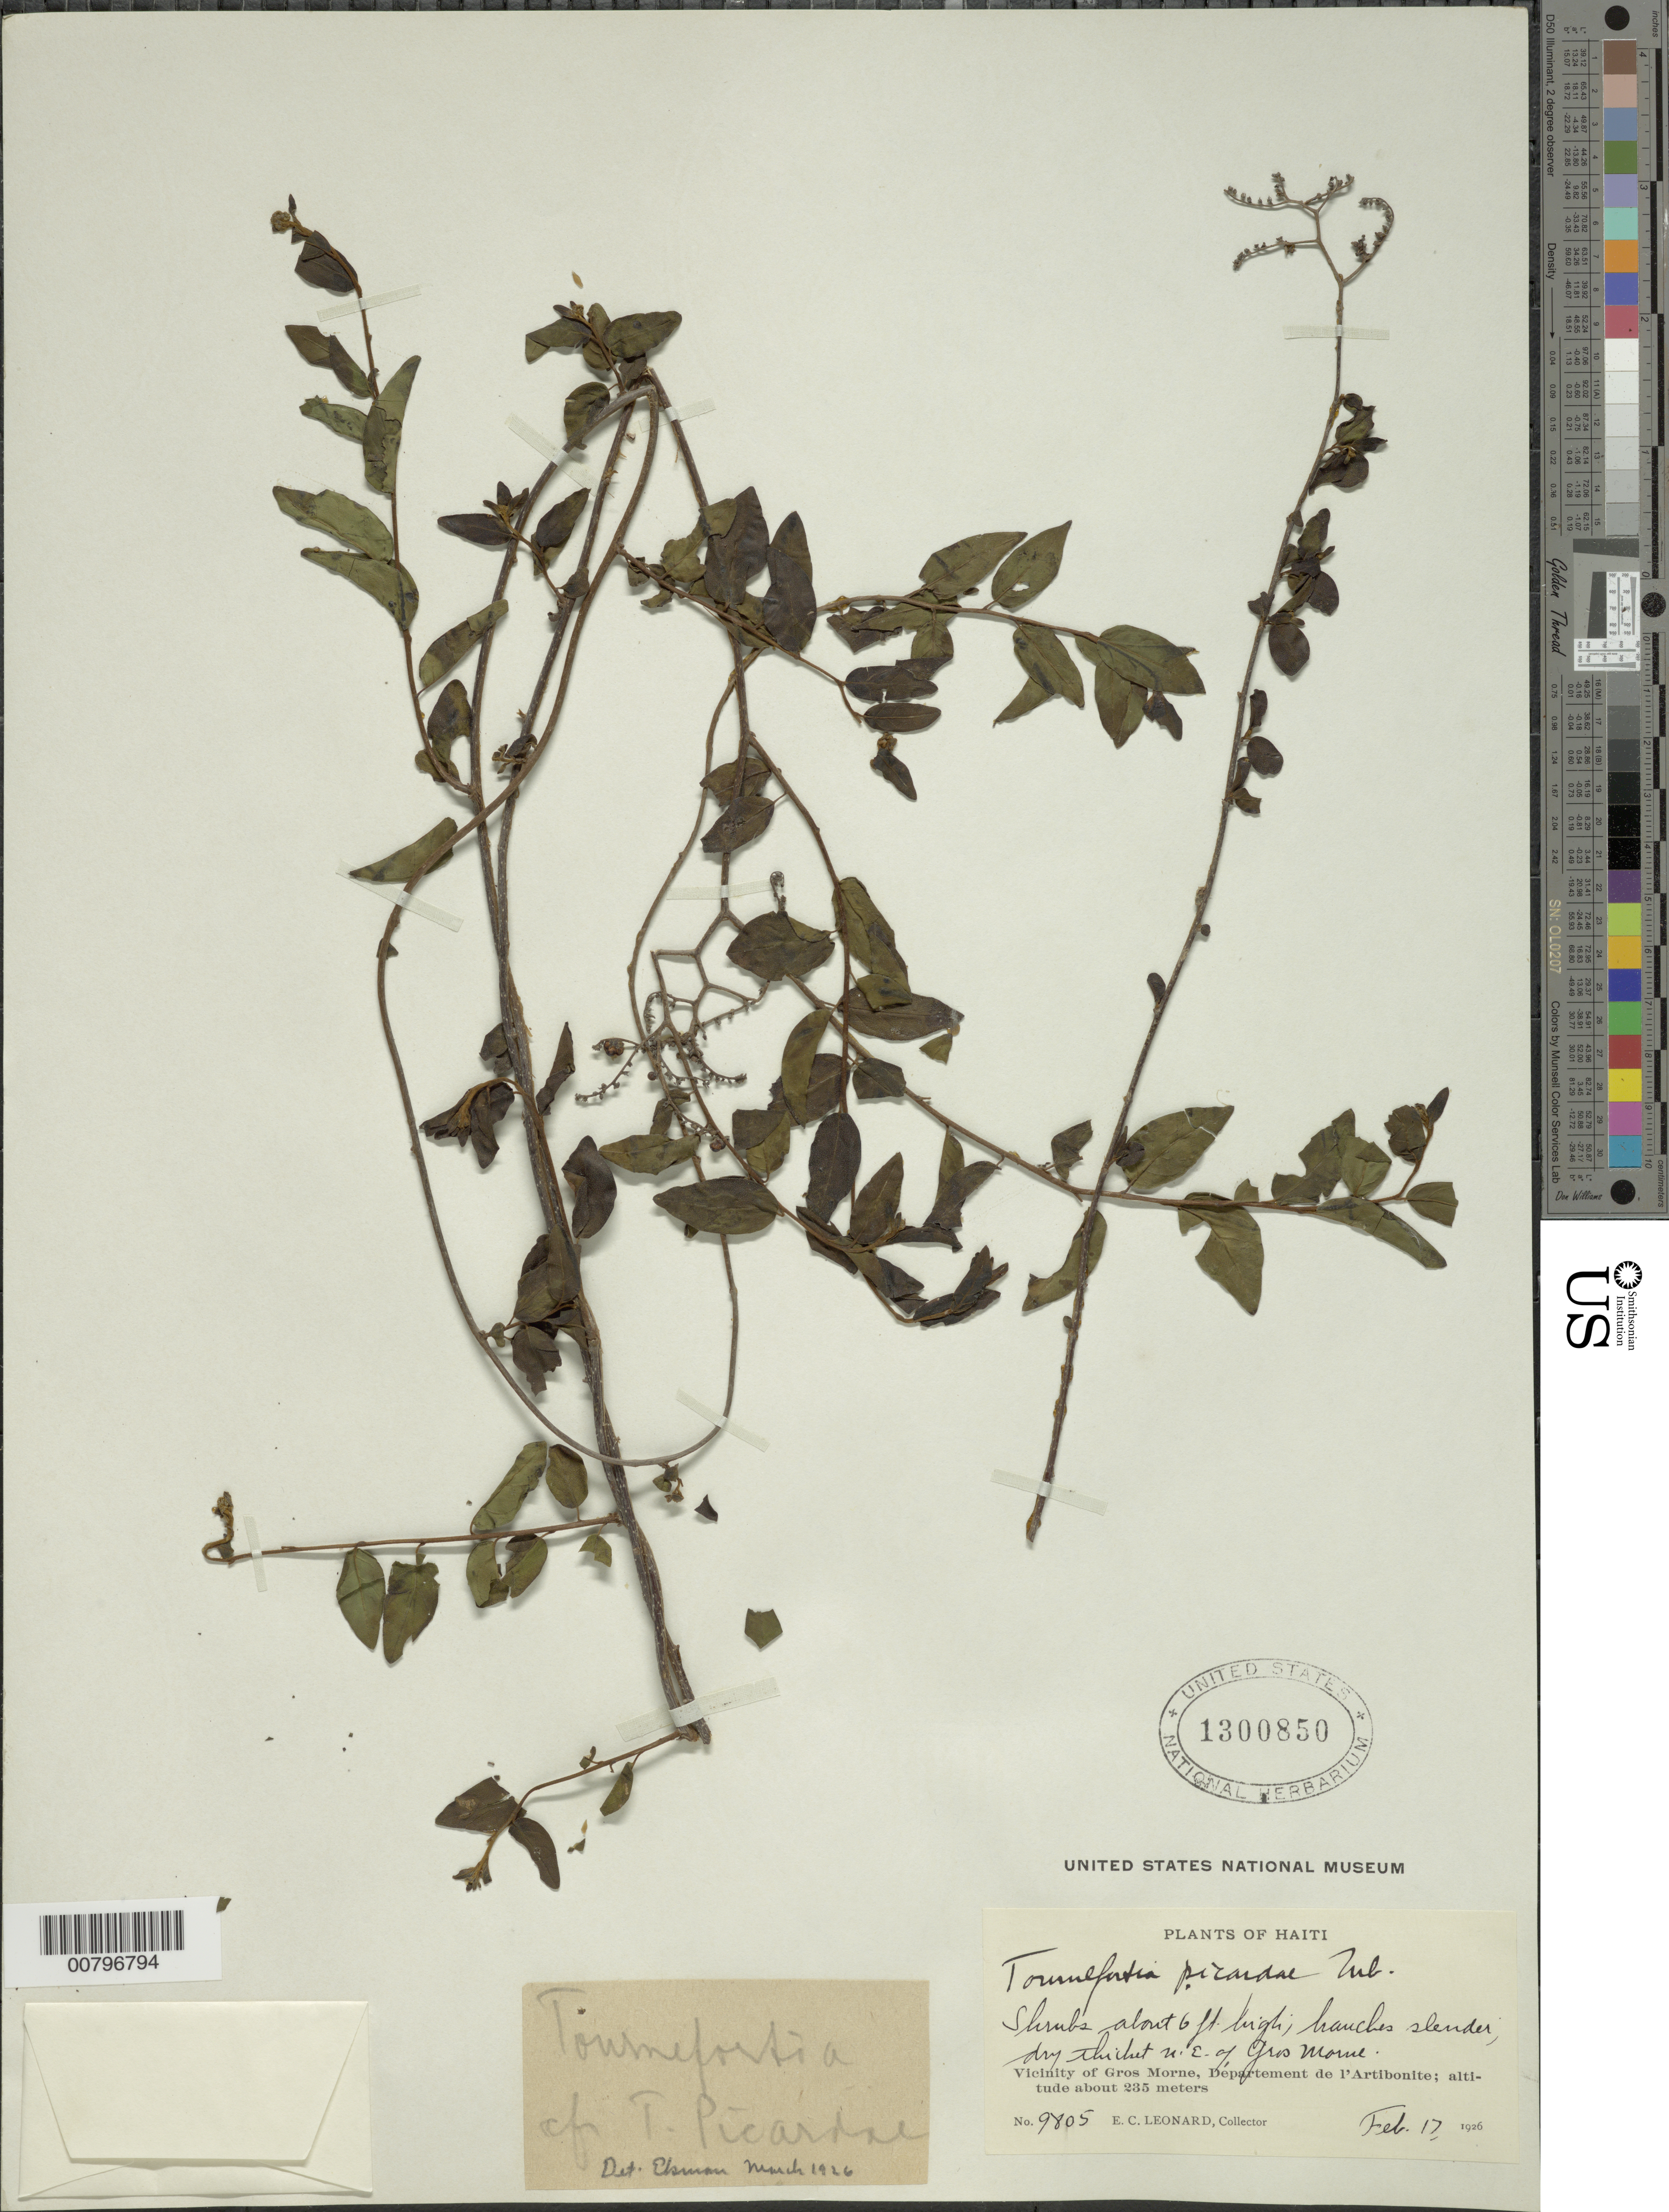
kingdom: Plantae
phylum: Tracheophyta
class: Magnoliopsida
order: Boraginales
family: Heliotropiaceae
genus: Tournefortia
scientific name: Tournefortia picardae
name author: Urb.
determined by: Ekman, E. L.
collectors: E. C. Leonard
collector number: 9805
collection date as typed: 17 Feb 1926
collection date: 1926-02-17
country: Haiti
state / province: Artibonite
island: Hispaniola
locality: Vicinity of Gros Morne, N.E. of Gros Morne.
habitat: Dry thicket.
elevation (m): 235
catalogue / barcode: US 1300850